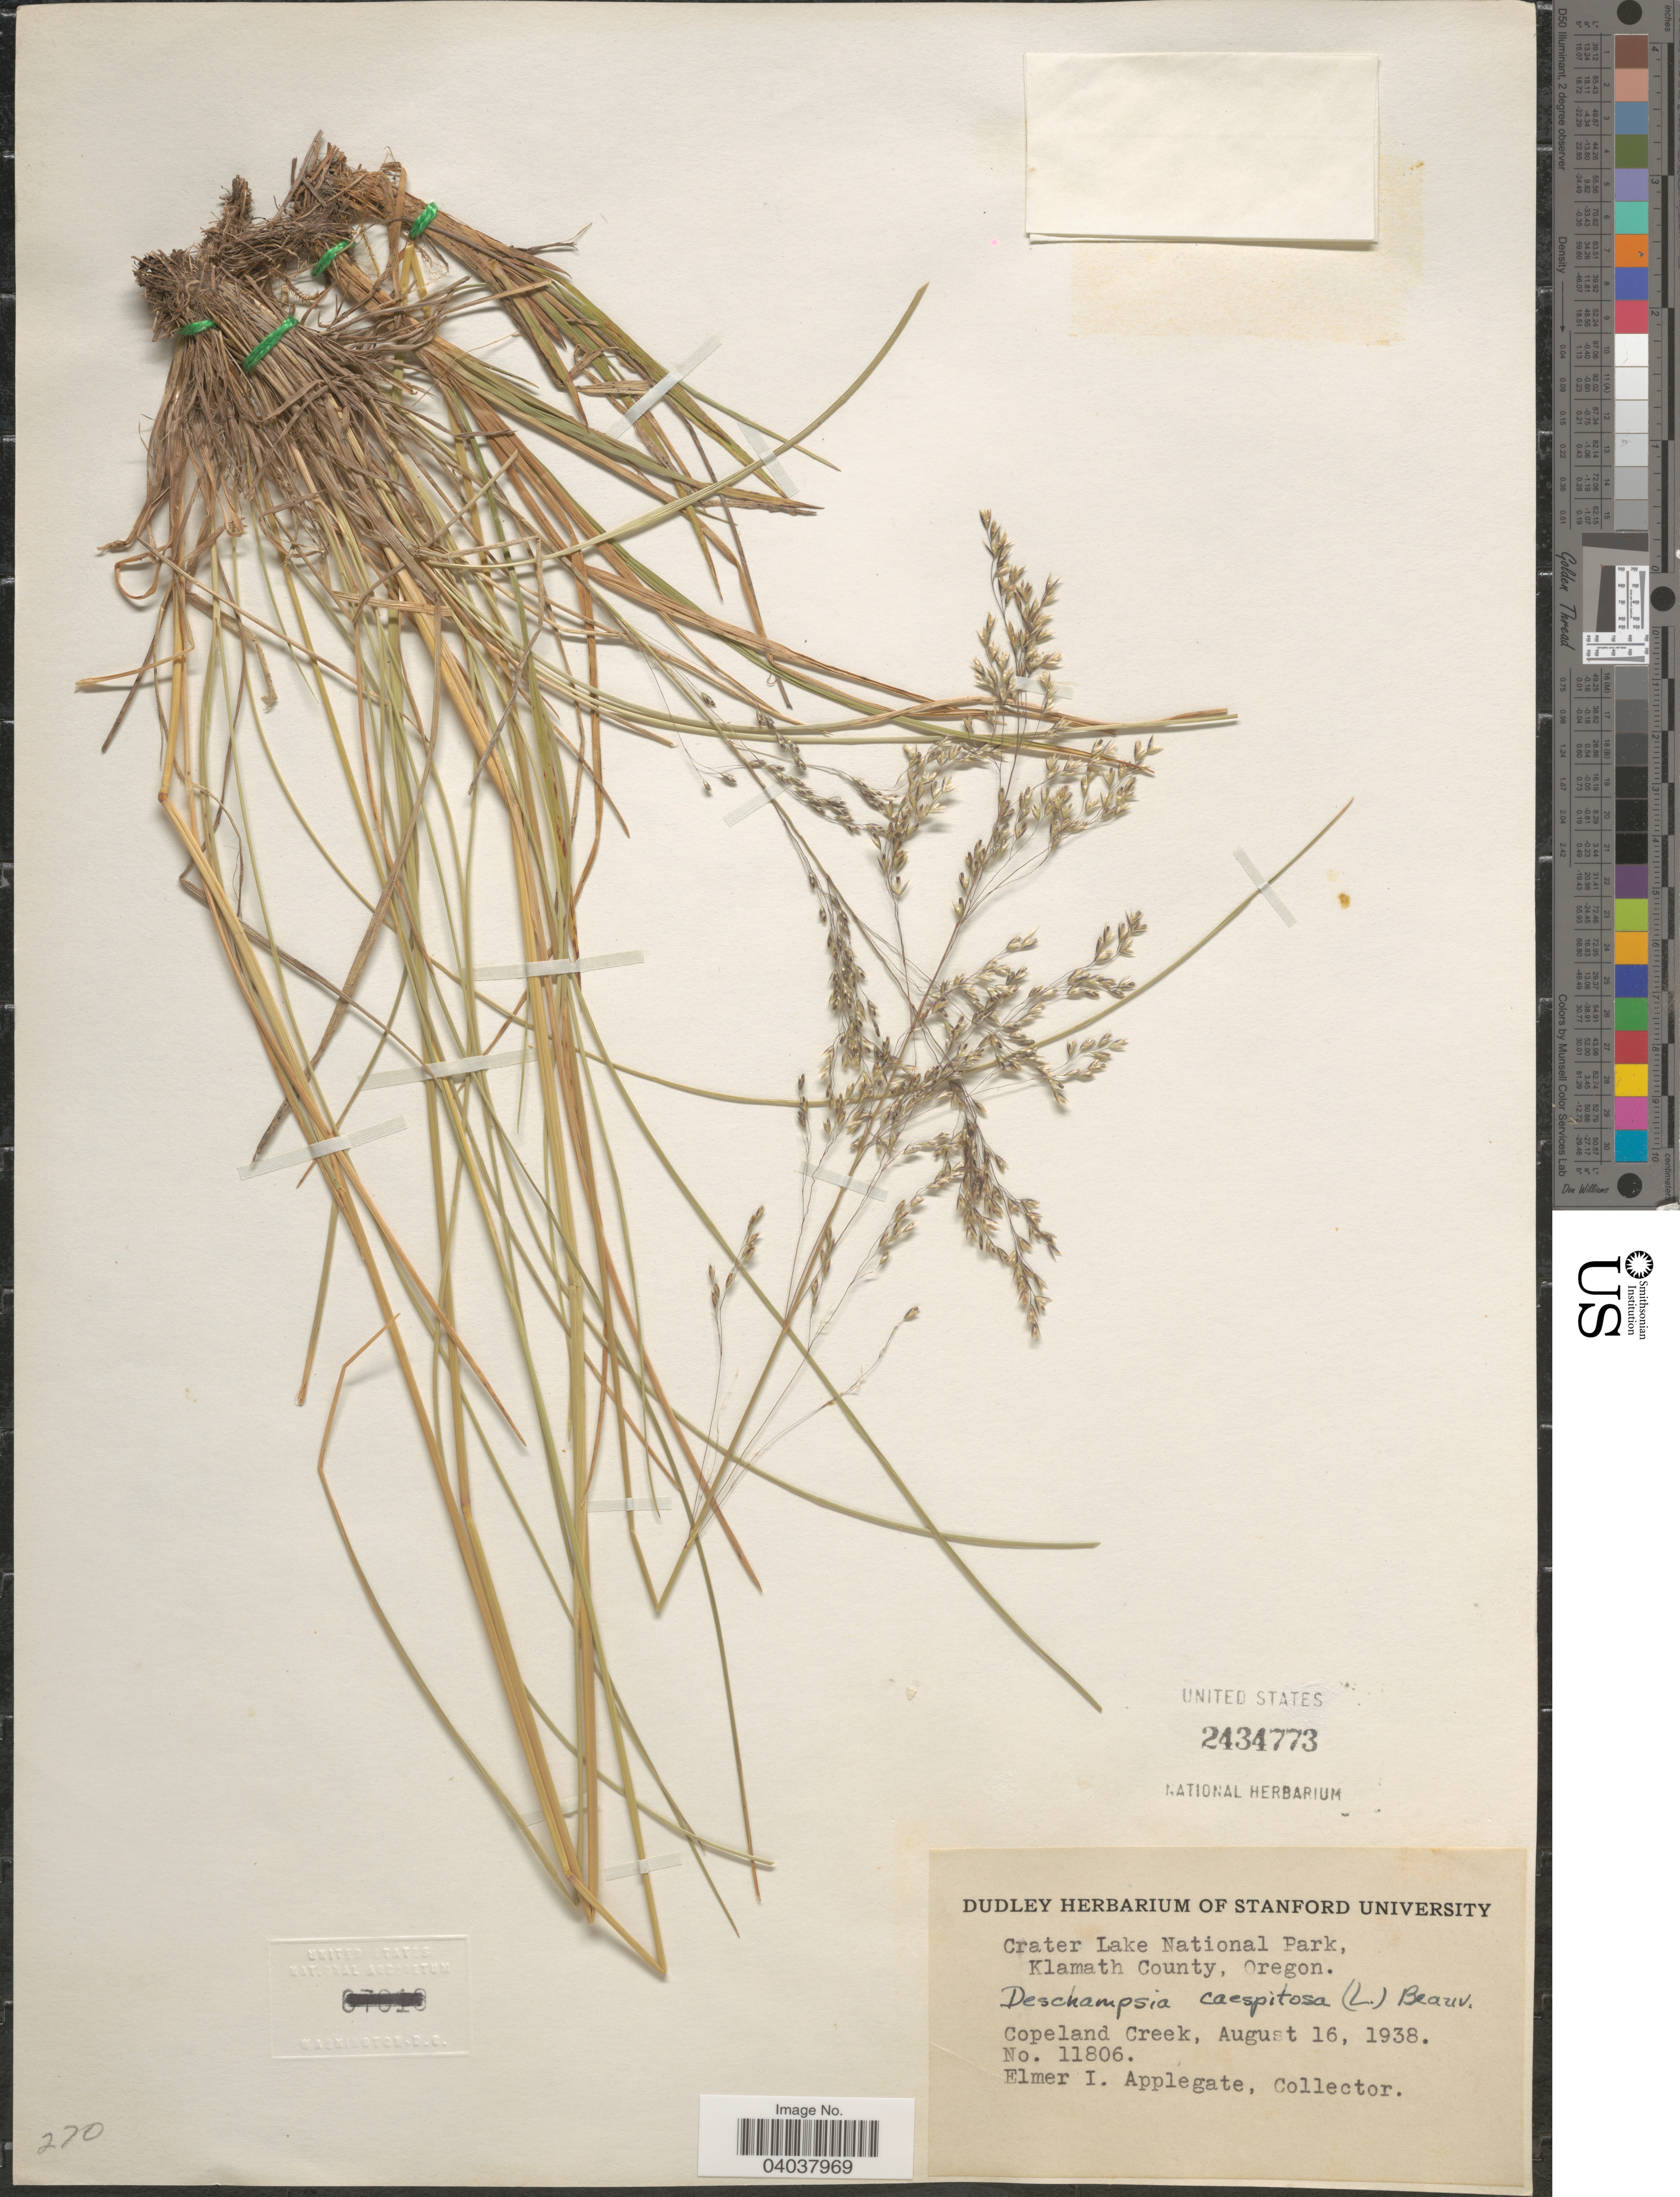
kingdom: Plantae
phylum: Tracheophyta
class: Liliopsida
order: Poales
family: Poaceae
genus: Deschampsia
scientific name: Deschampsia cespitosa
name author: (L.) P. Beauv.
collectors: E. I. Applegate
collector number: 11806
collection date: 1938-08-16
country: United States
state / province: Oregon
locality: Crater Lake National Park, Klamath County. Copeland Creek.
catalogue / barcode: US 2434773